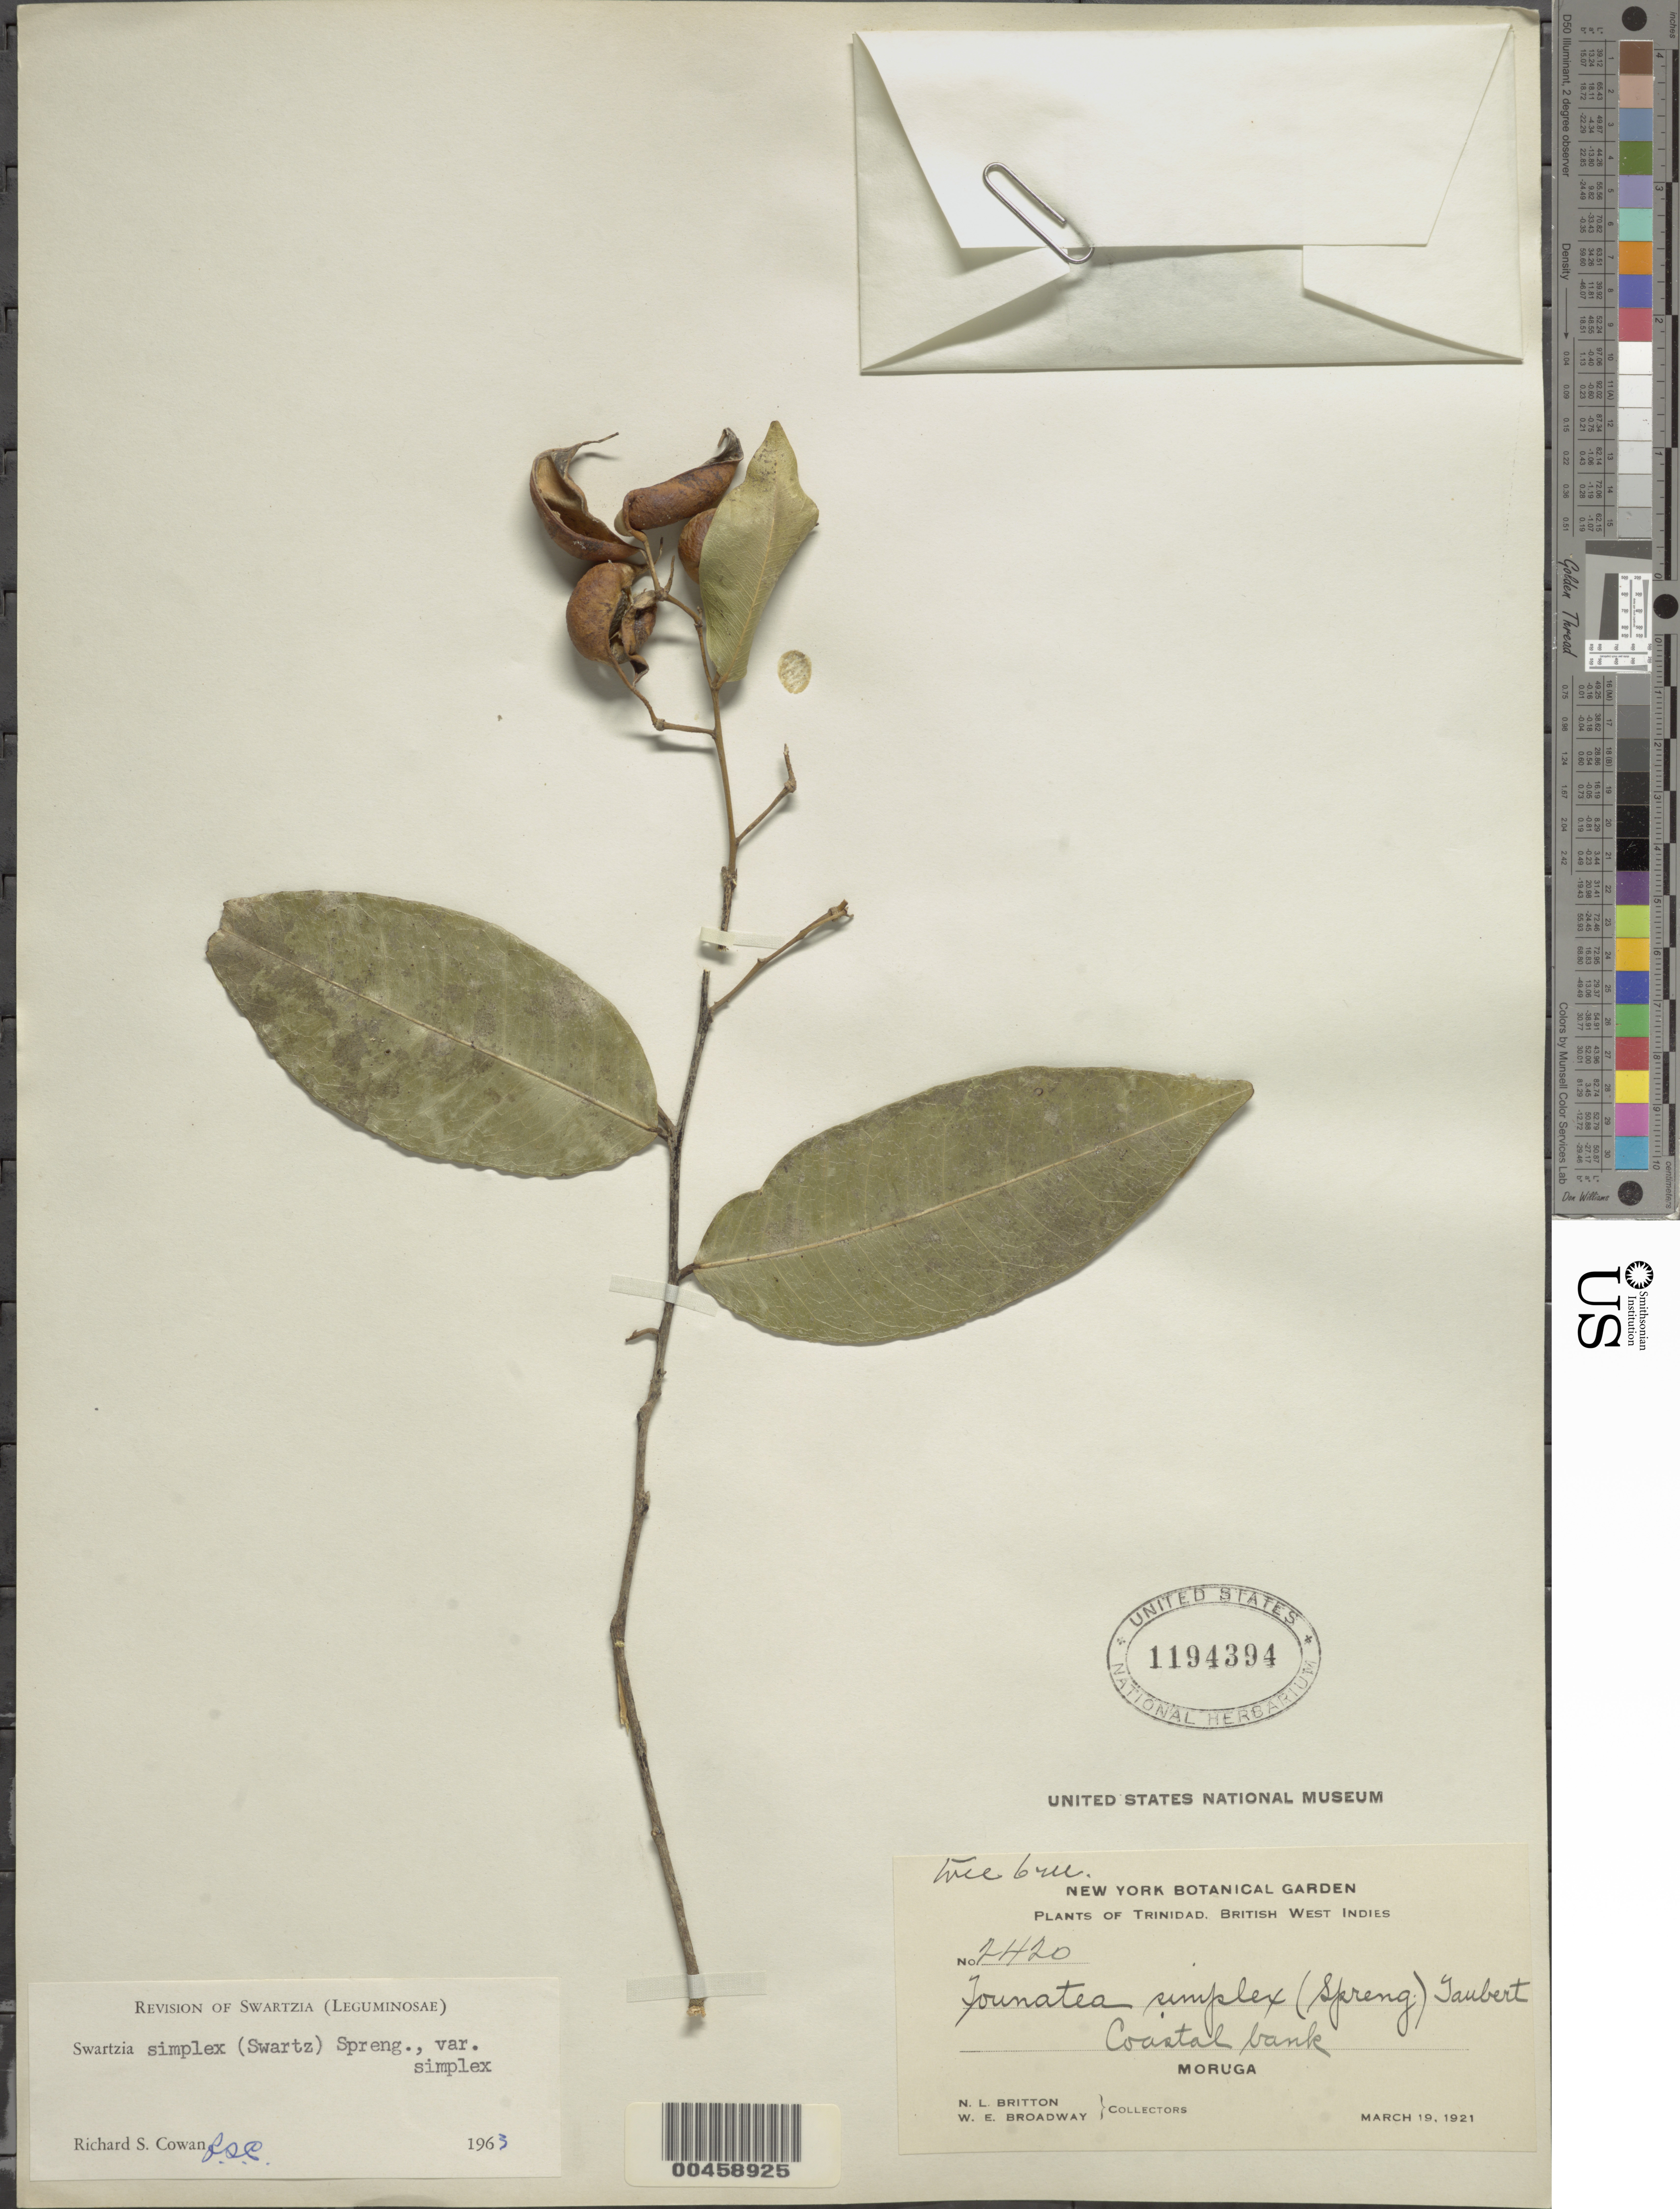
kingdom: Plantae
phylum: Tracheophyta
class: Magnoliopsida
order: Fabales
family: Fabaceae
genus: Swartzia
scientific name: Swartzia simplex var. simplex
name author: (Sw.) Spreng.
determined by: Cowan, R. S.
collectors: N. Britton & W. E. Broadway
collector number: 2420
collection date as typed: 19 Mar 1921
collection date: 1921-03-19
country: Trinidad and Tobago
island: Trinidad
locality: Moruga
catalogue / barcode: US 1194394